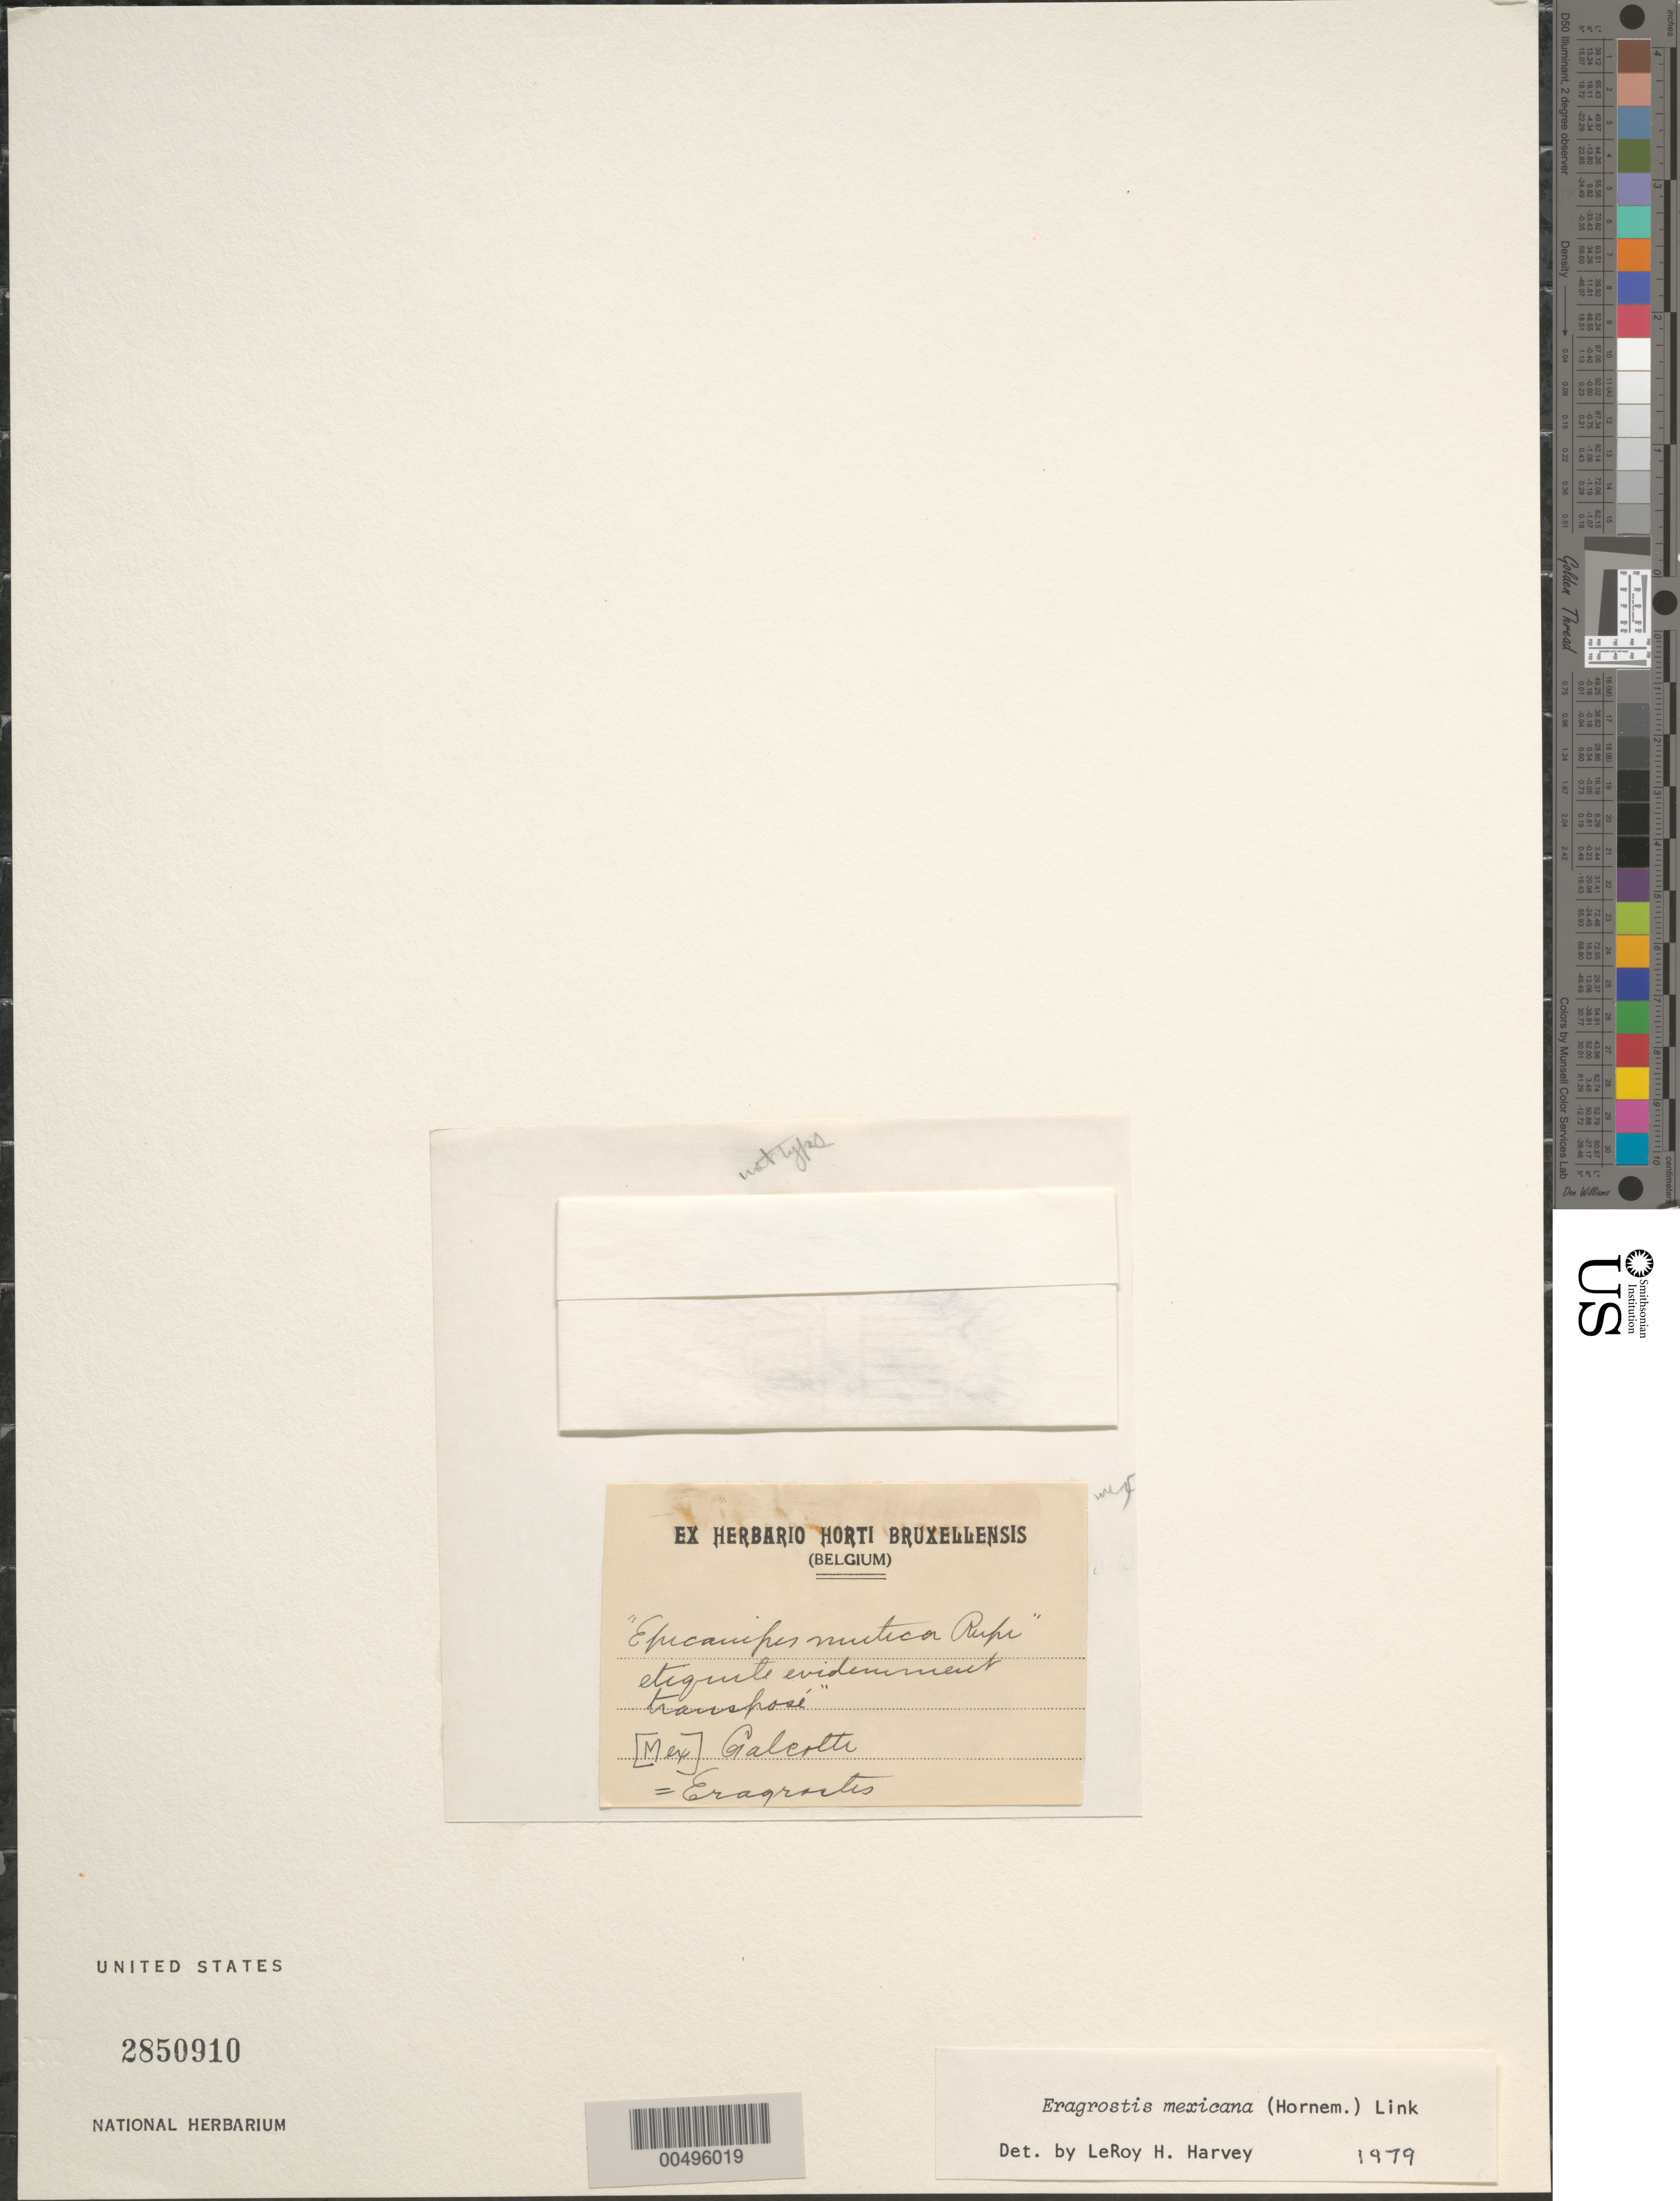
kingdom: Plantae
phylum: Tracheophyta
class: Liliopsida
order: Poales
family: Poaceae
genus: Eragrostis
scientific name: Eragrostis mexicana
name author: (Hornem.) Link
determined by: Harvey, L. H.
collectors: H. G. Galeotti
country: Mexico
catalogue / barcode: US 2850910